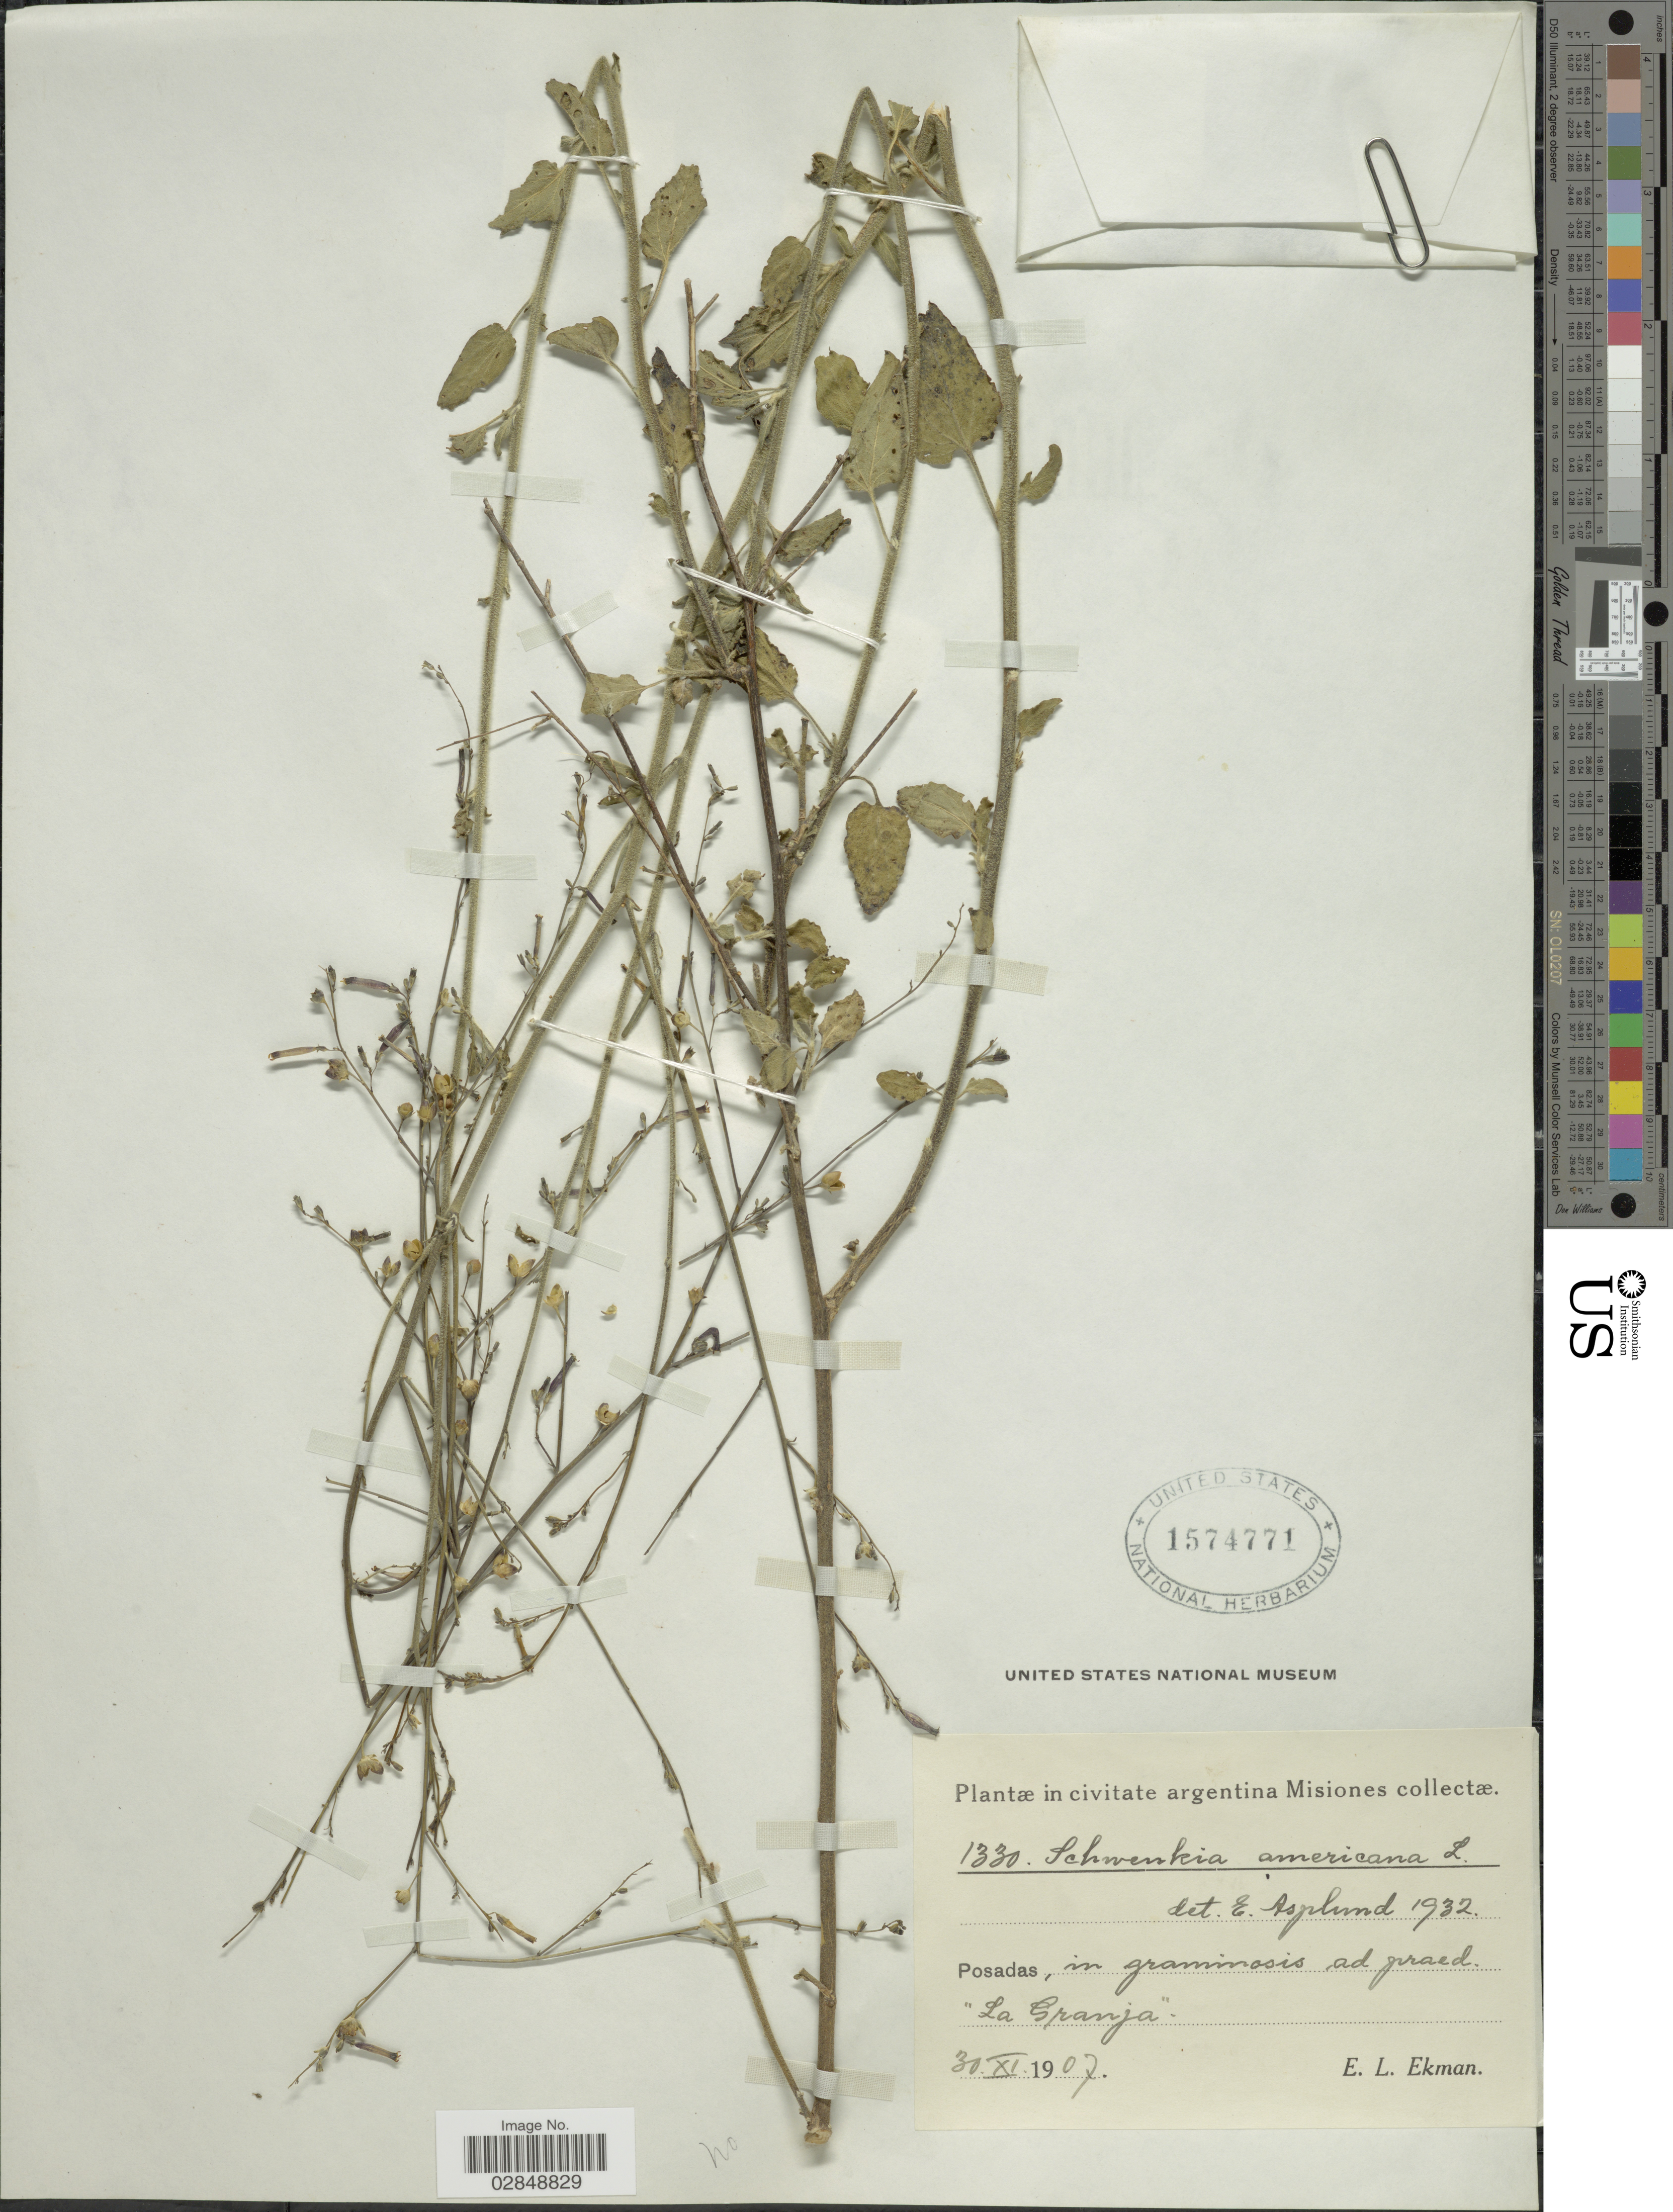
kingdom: Plantae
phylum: Tracheophyta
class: Magnoliopsida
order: Solanales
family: Solanaceae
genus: Schwenckia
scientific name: Schwenckia sp.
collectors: E. L. Ekman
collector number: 1330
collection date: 1907-11-30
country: Argentina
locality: Posadas, in graminosis ad praed. "La Granja".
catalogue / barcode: US 1574771